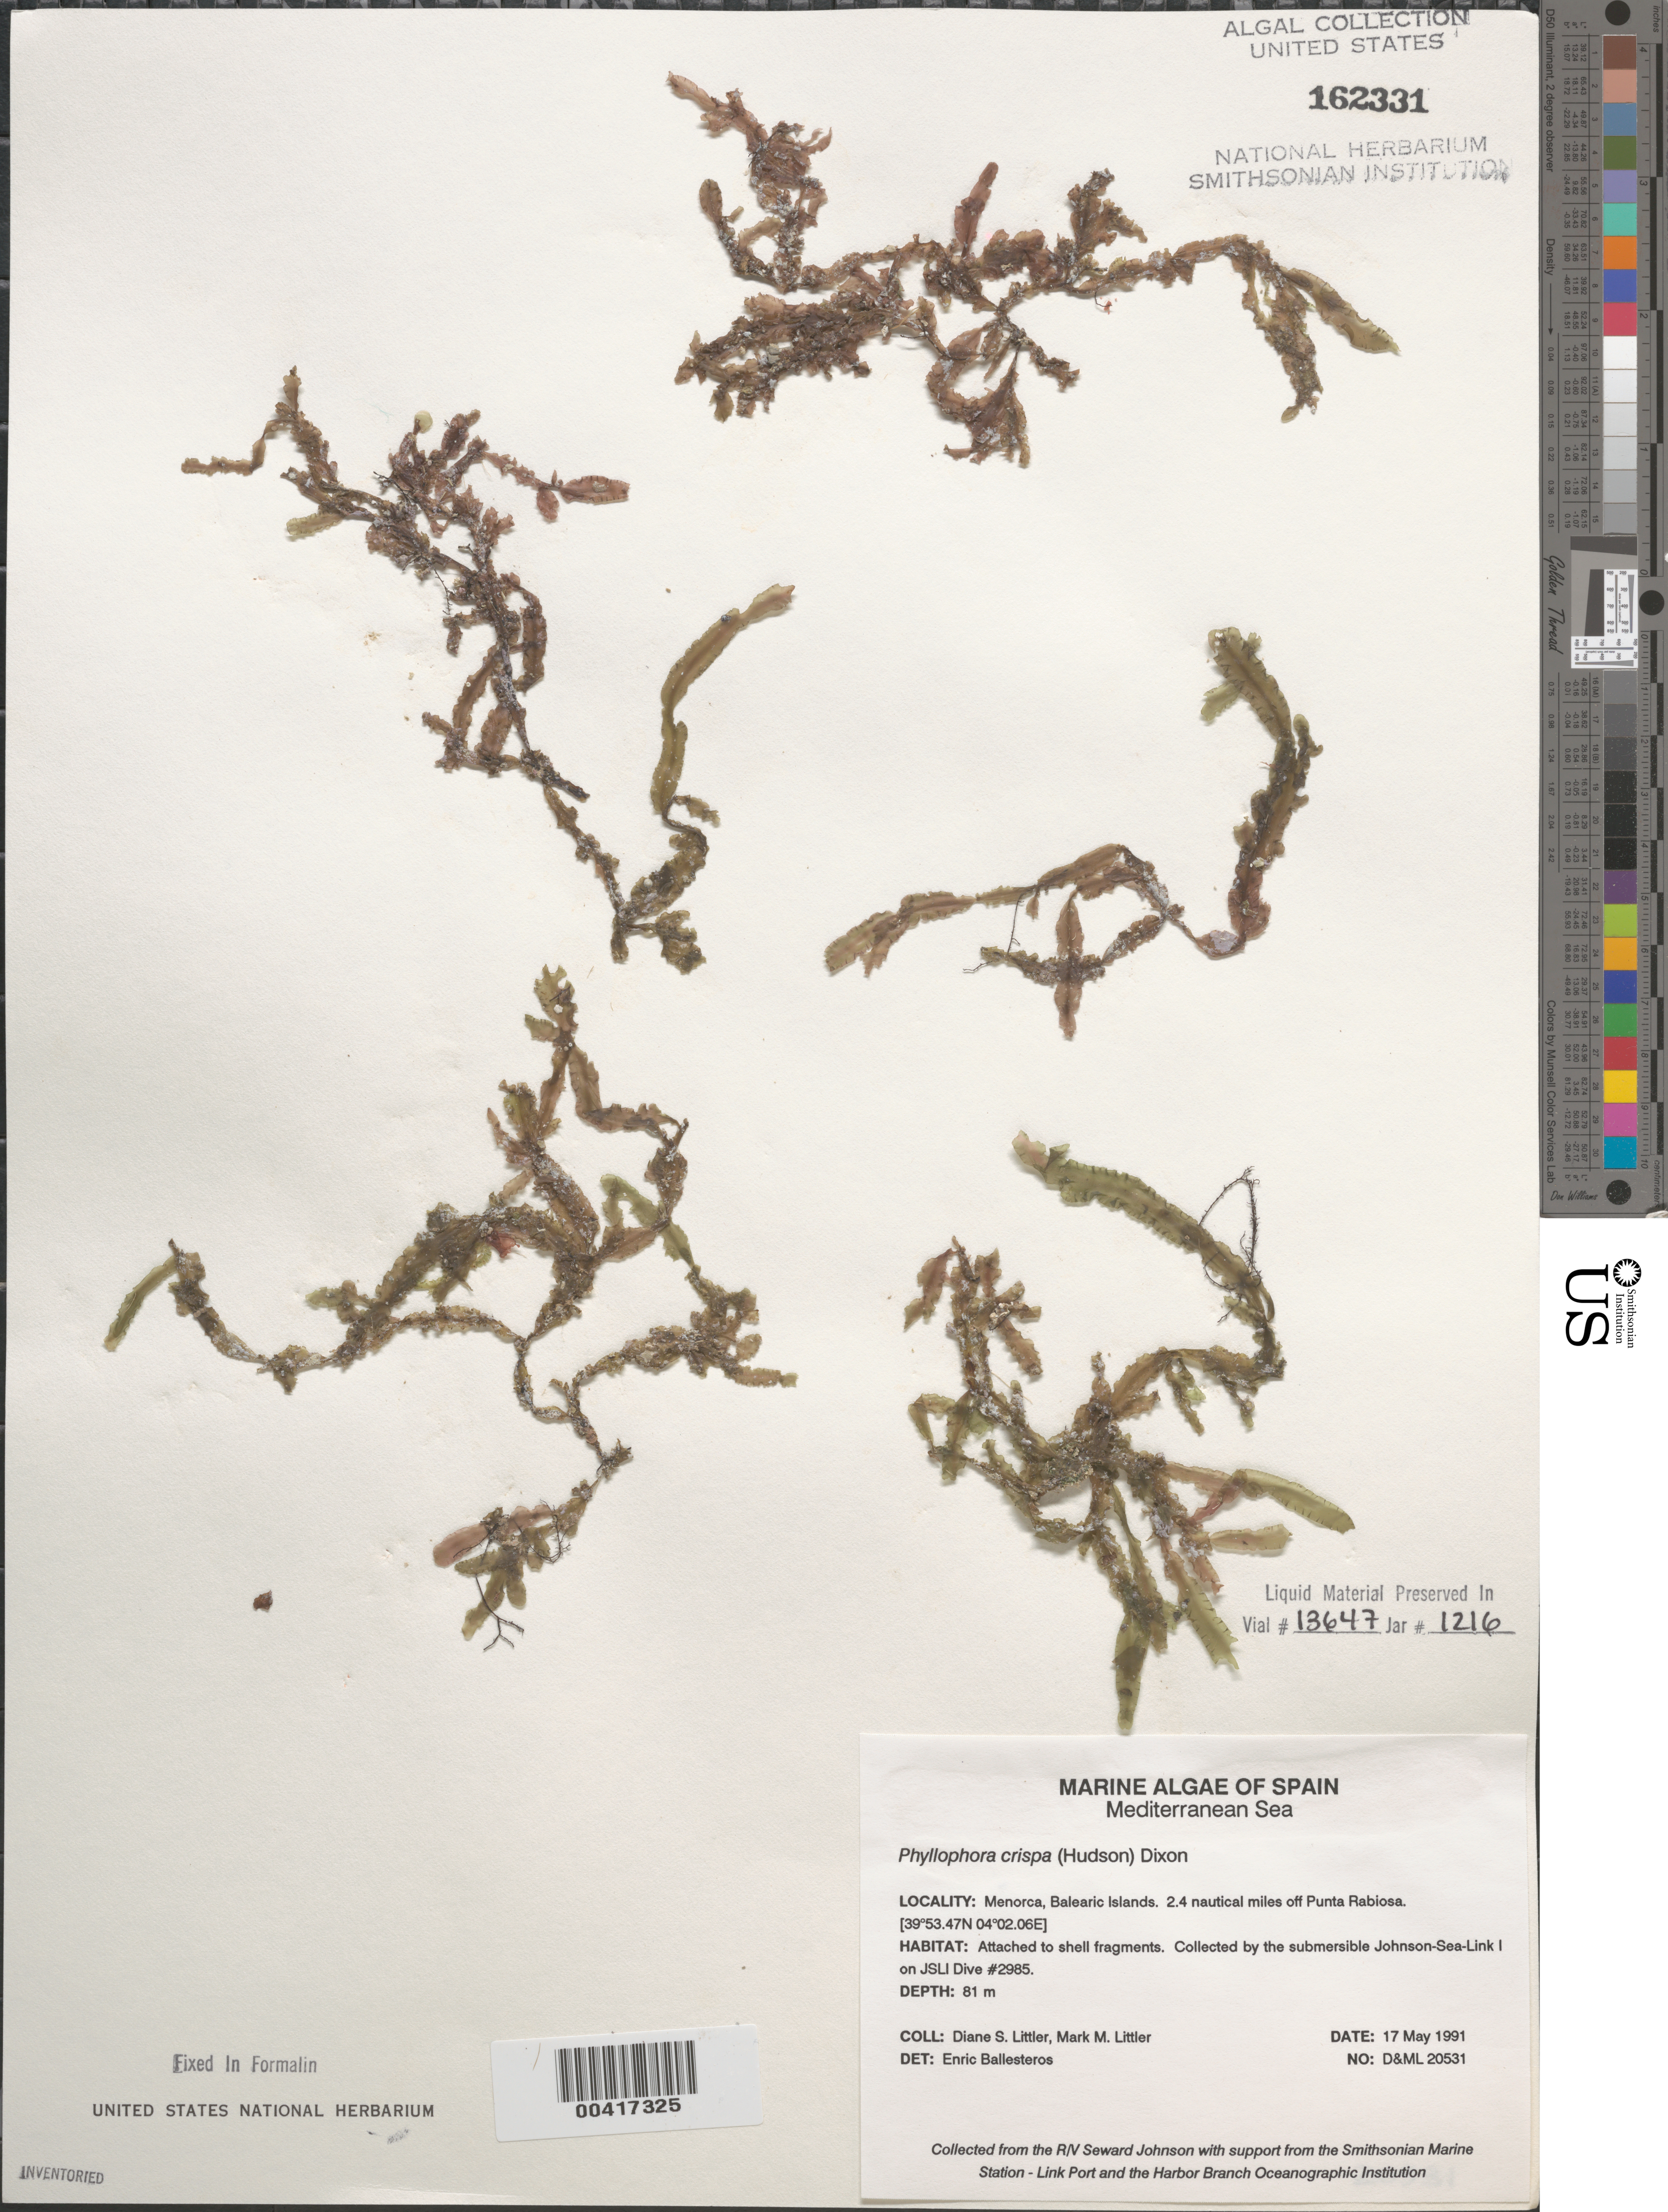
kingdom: Plantae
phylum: Rhodophyta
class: Florideophyceae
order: Gigartinales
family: Phyllophoraceae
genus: Phyllophora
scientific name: Phyllophora crispa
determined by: Ballesteros, E.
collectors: D. S. Littler & M. M. Littler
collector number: D&ML 20531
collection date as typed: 17 May 1991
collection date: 1991-05-17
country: Spain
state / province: Islas Baleares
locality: Menorca, 2.4 miles off punta rabiosa, balearic islands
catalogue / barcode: US 162331